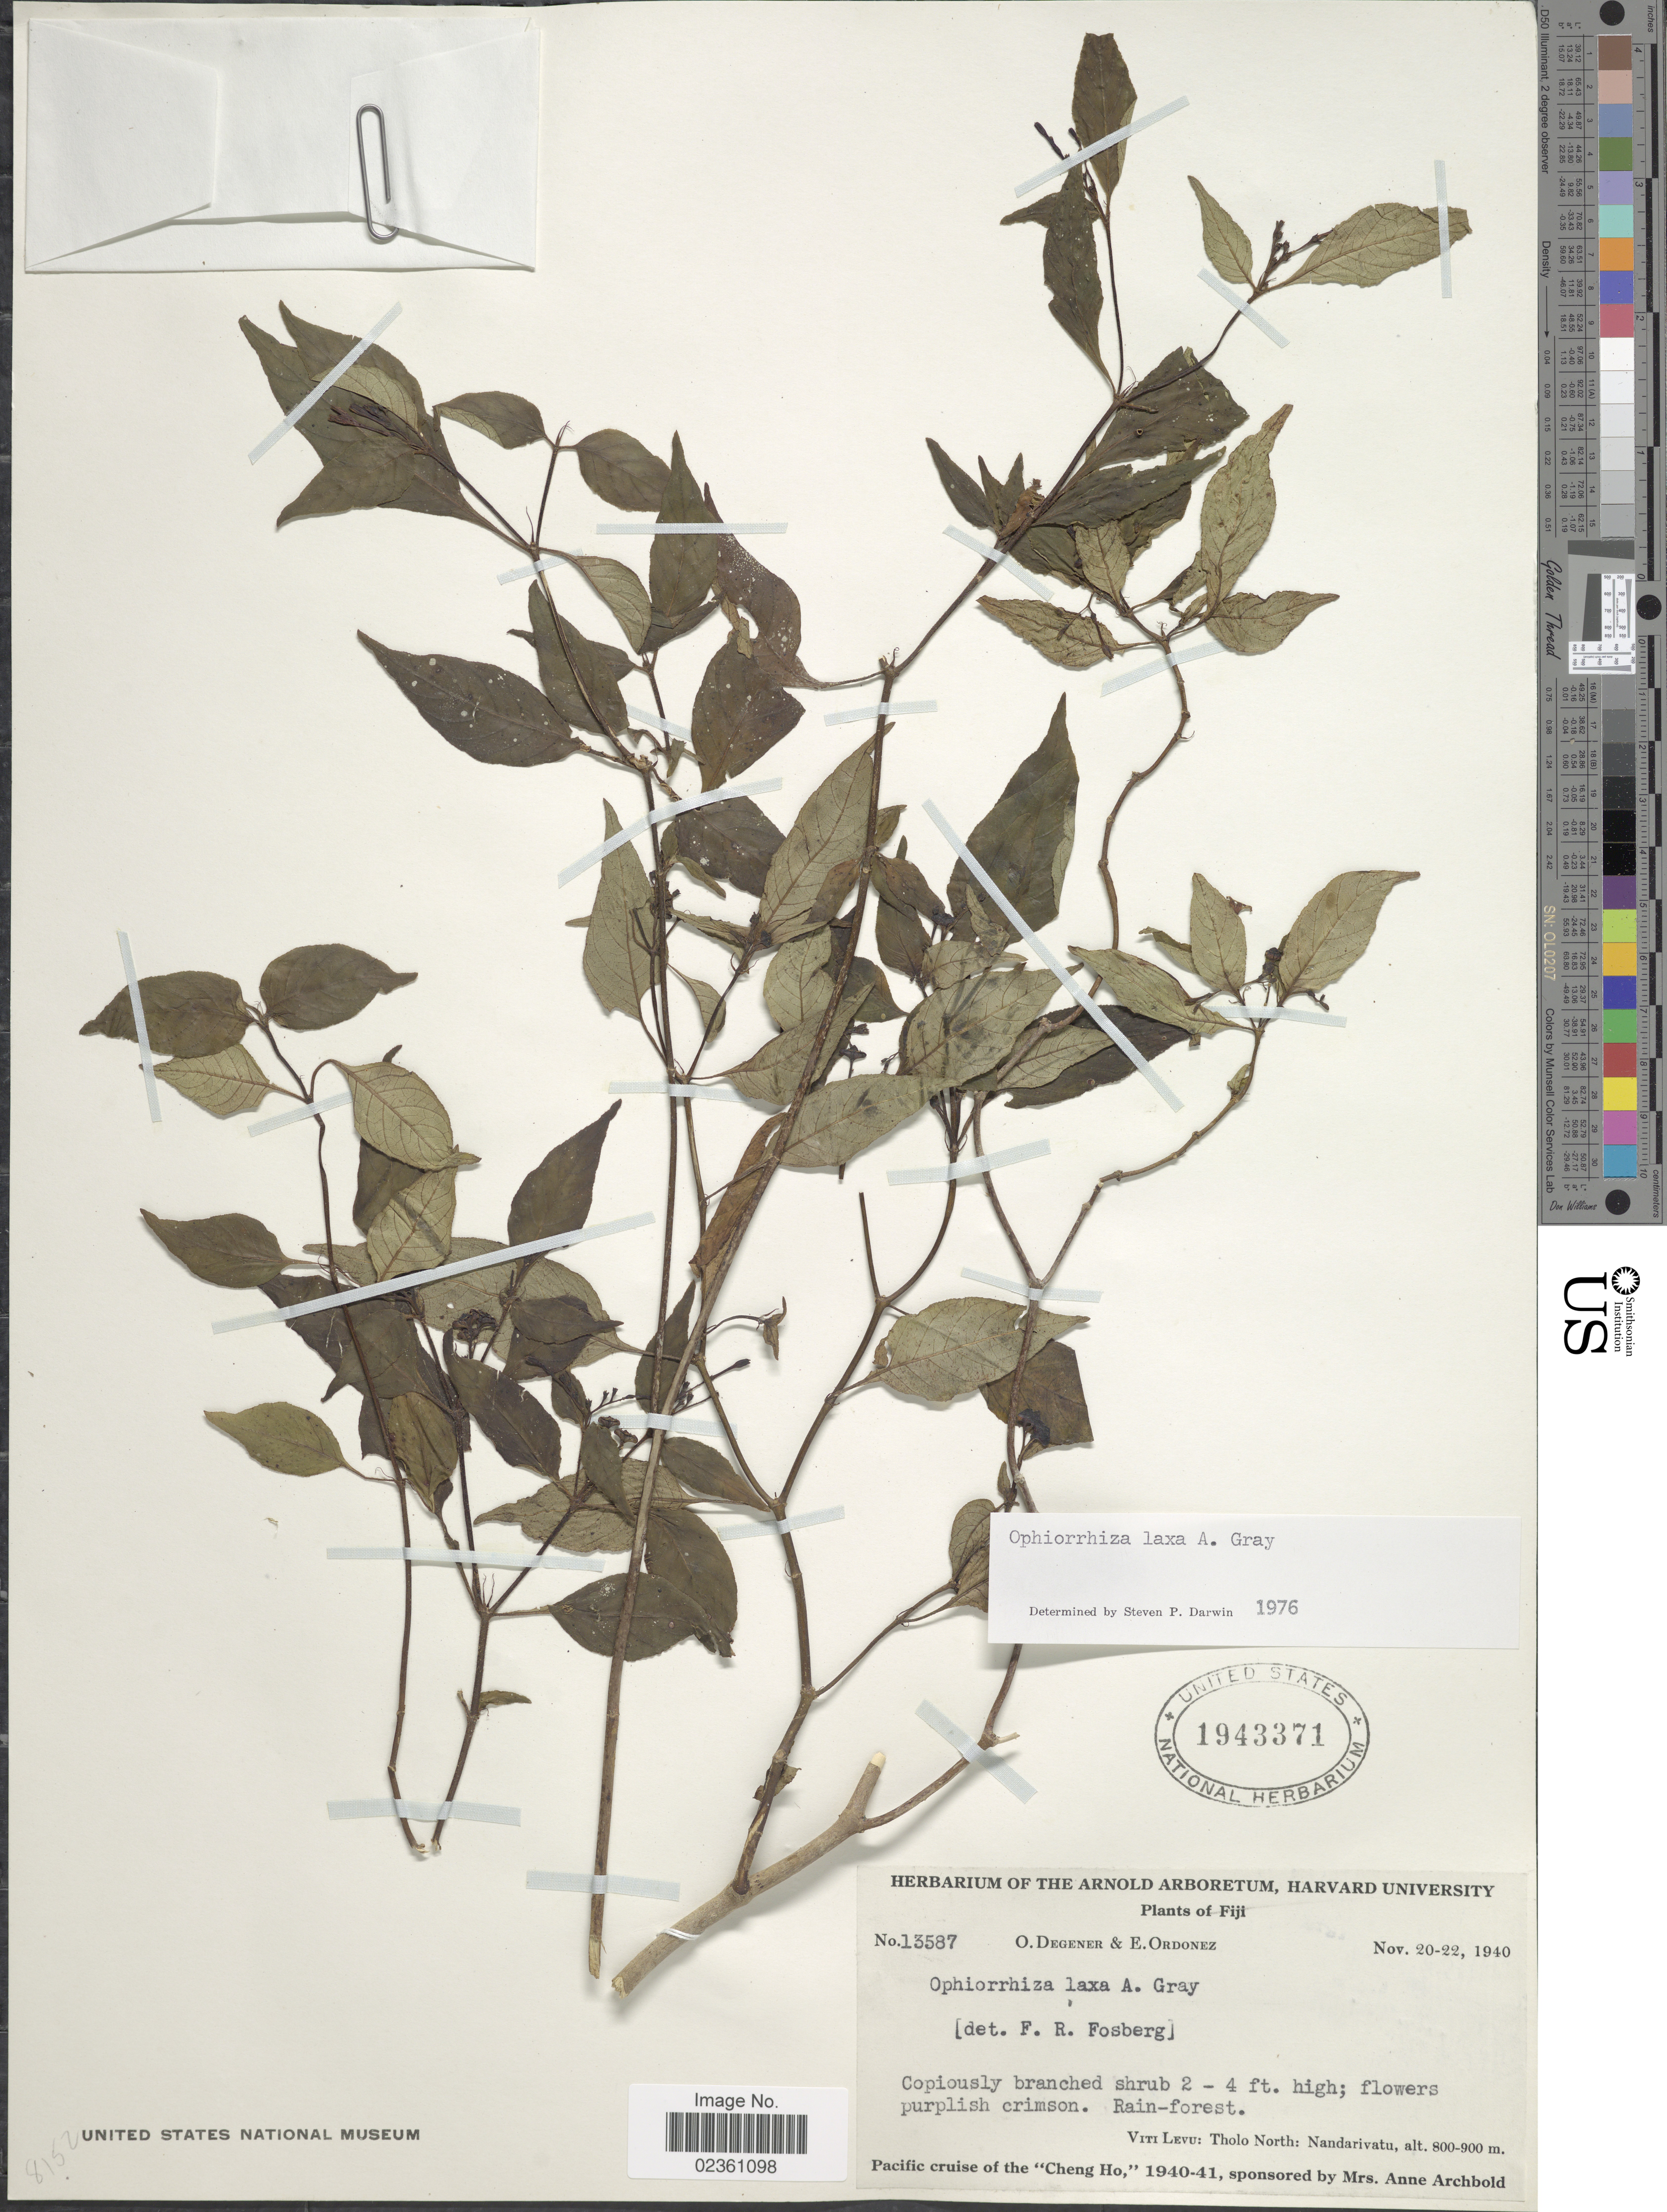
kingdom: Plantae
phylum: Tracheophyta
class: Magnoliopsida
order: Gentianales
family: Rubiaceae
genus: Ophiorrhiza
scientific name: Ophiorrhiza laxa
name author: A. Gray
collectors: O. Degener & E. Ordonez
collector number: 13587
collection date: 1940-11-20/1940-11-22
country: Fiji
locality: Rain-forest, Viti Levu: Tholo North: Nandarivatu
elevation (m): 800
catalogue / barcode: US 1943371